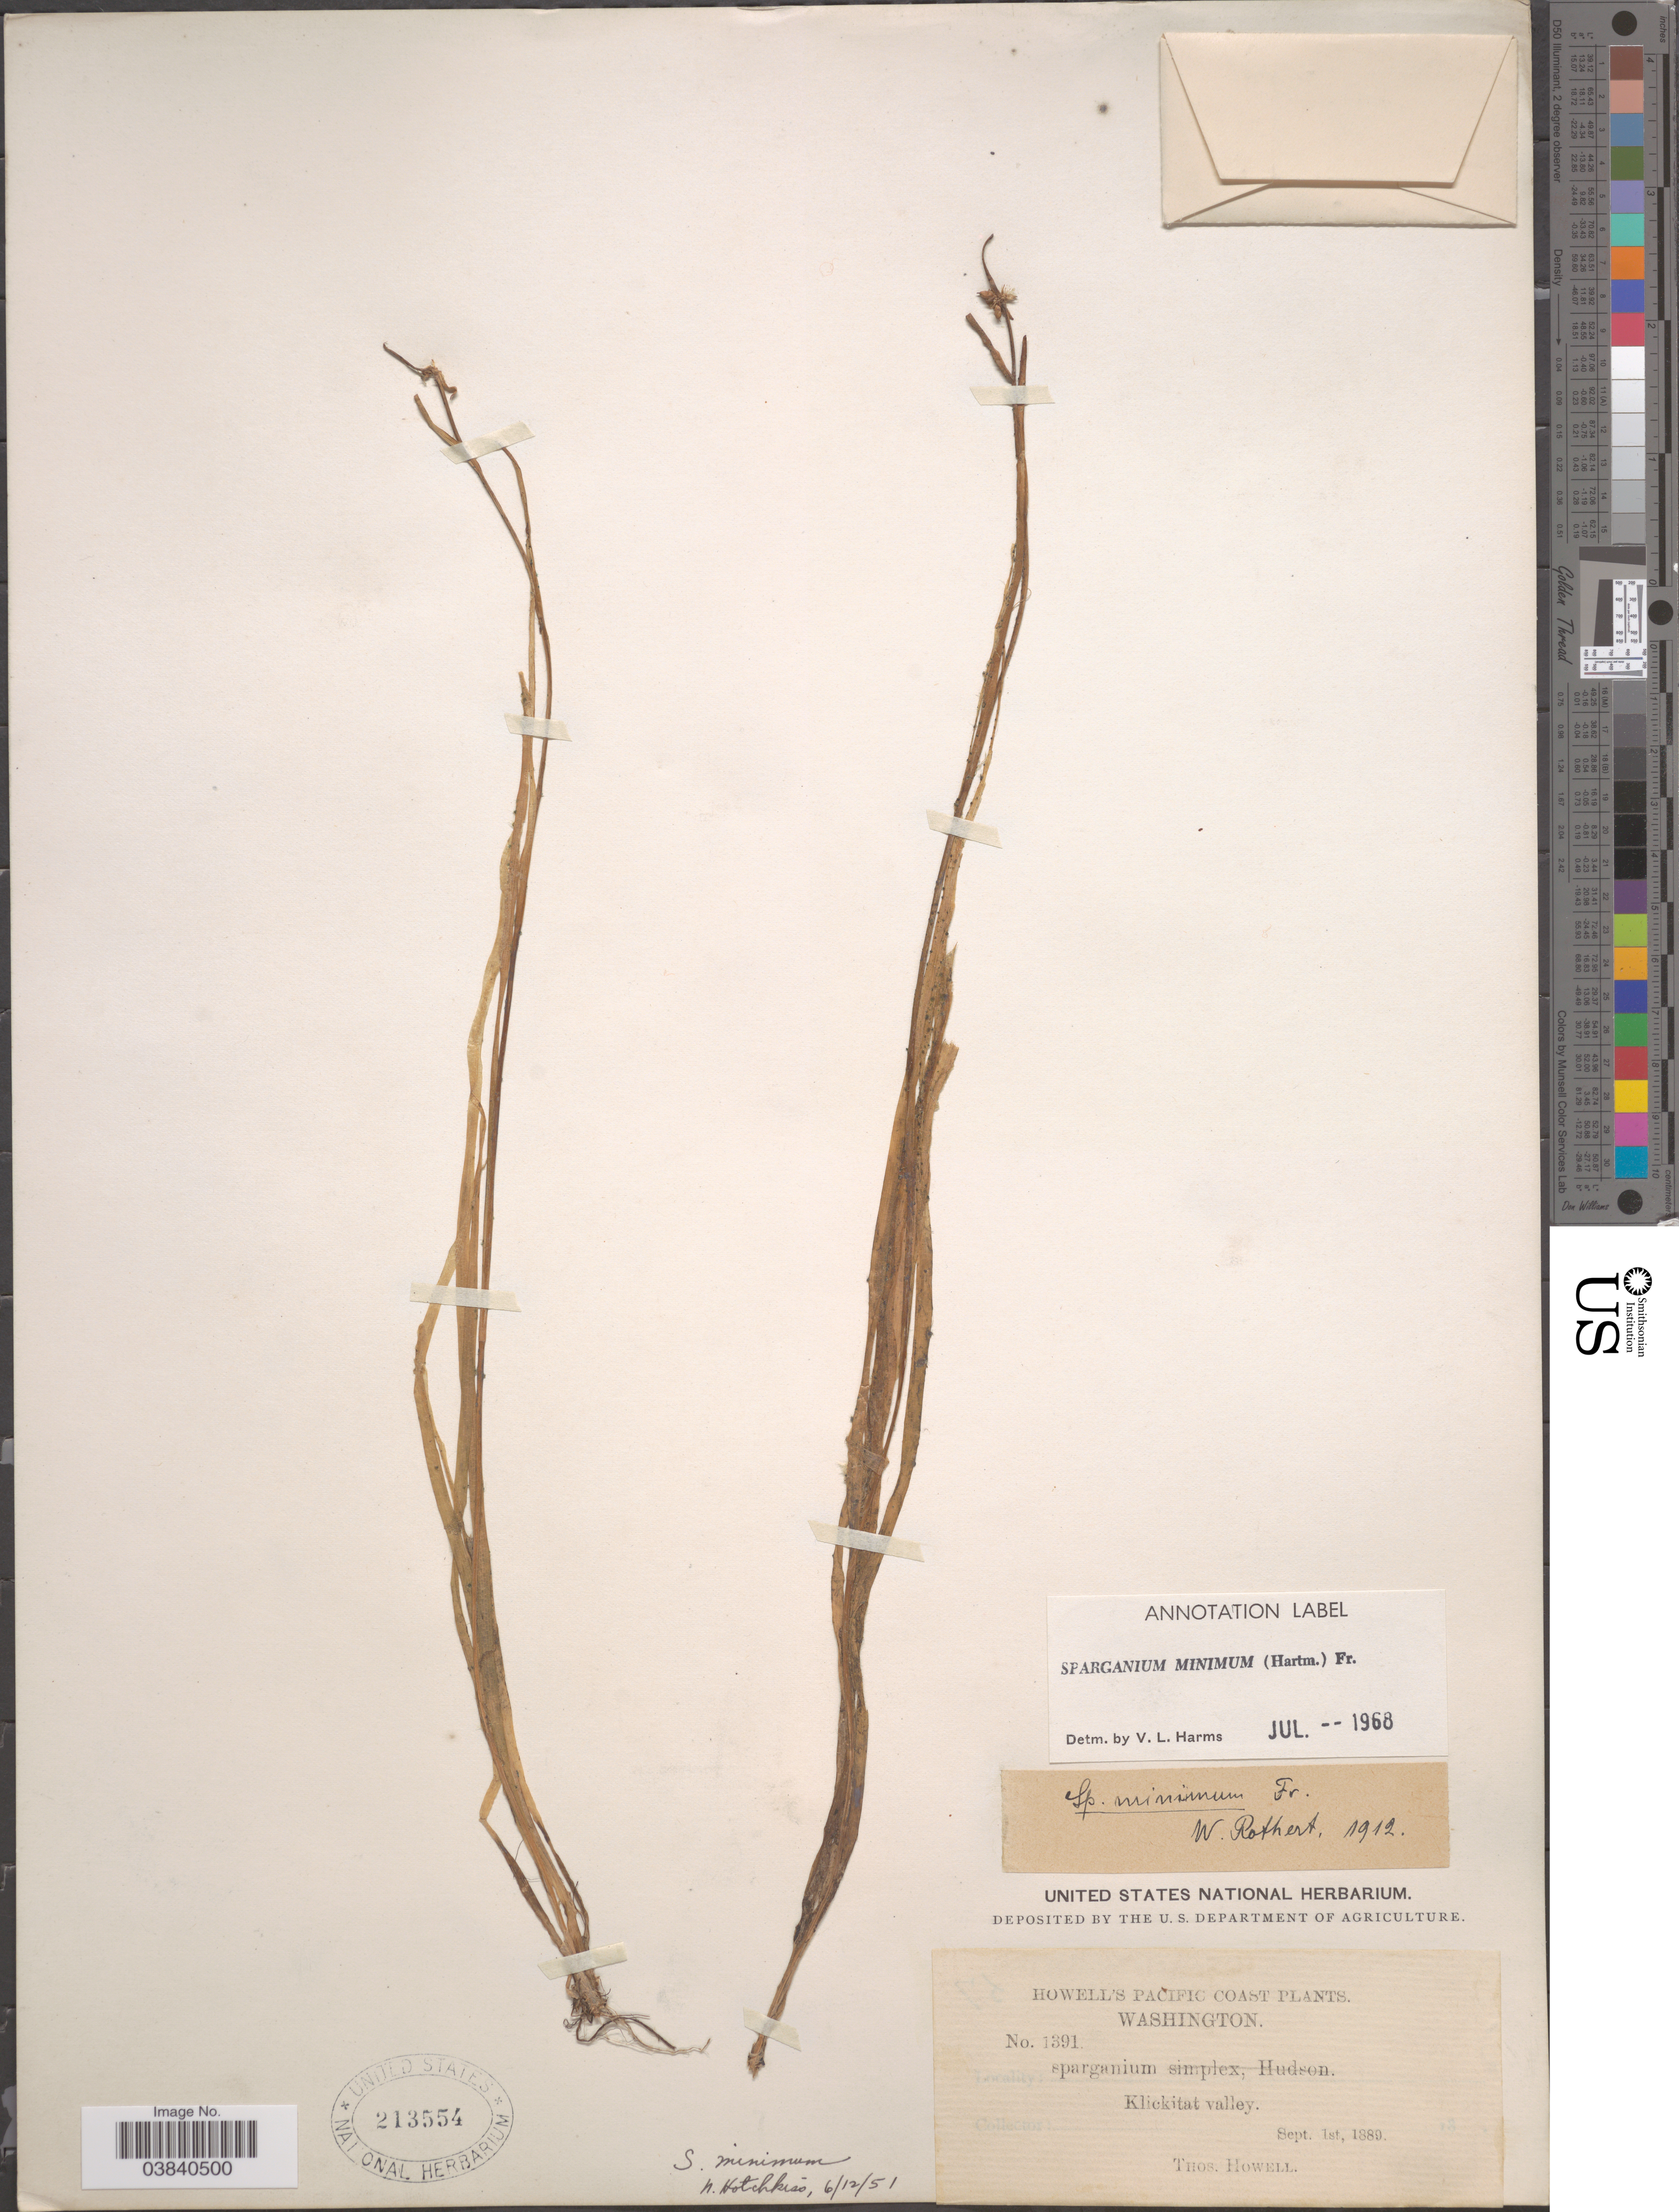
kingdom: Plantae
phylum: Tracheophyta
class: Liliopsida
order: Poales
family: Typhaceae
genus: Sparganium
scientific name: Sparganium minimum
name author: Wallr.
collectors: T. Howell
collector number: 1391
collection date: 1889-09-01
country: United States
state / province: Washington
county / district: Klickitat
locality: Pacific Coast. Klickitat valley.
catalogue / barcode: US 213554